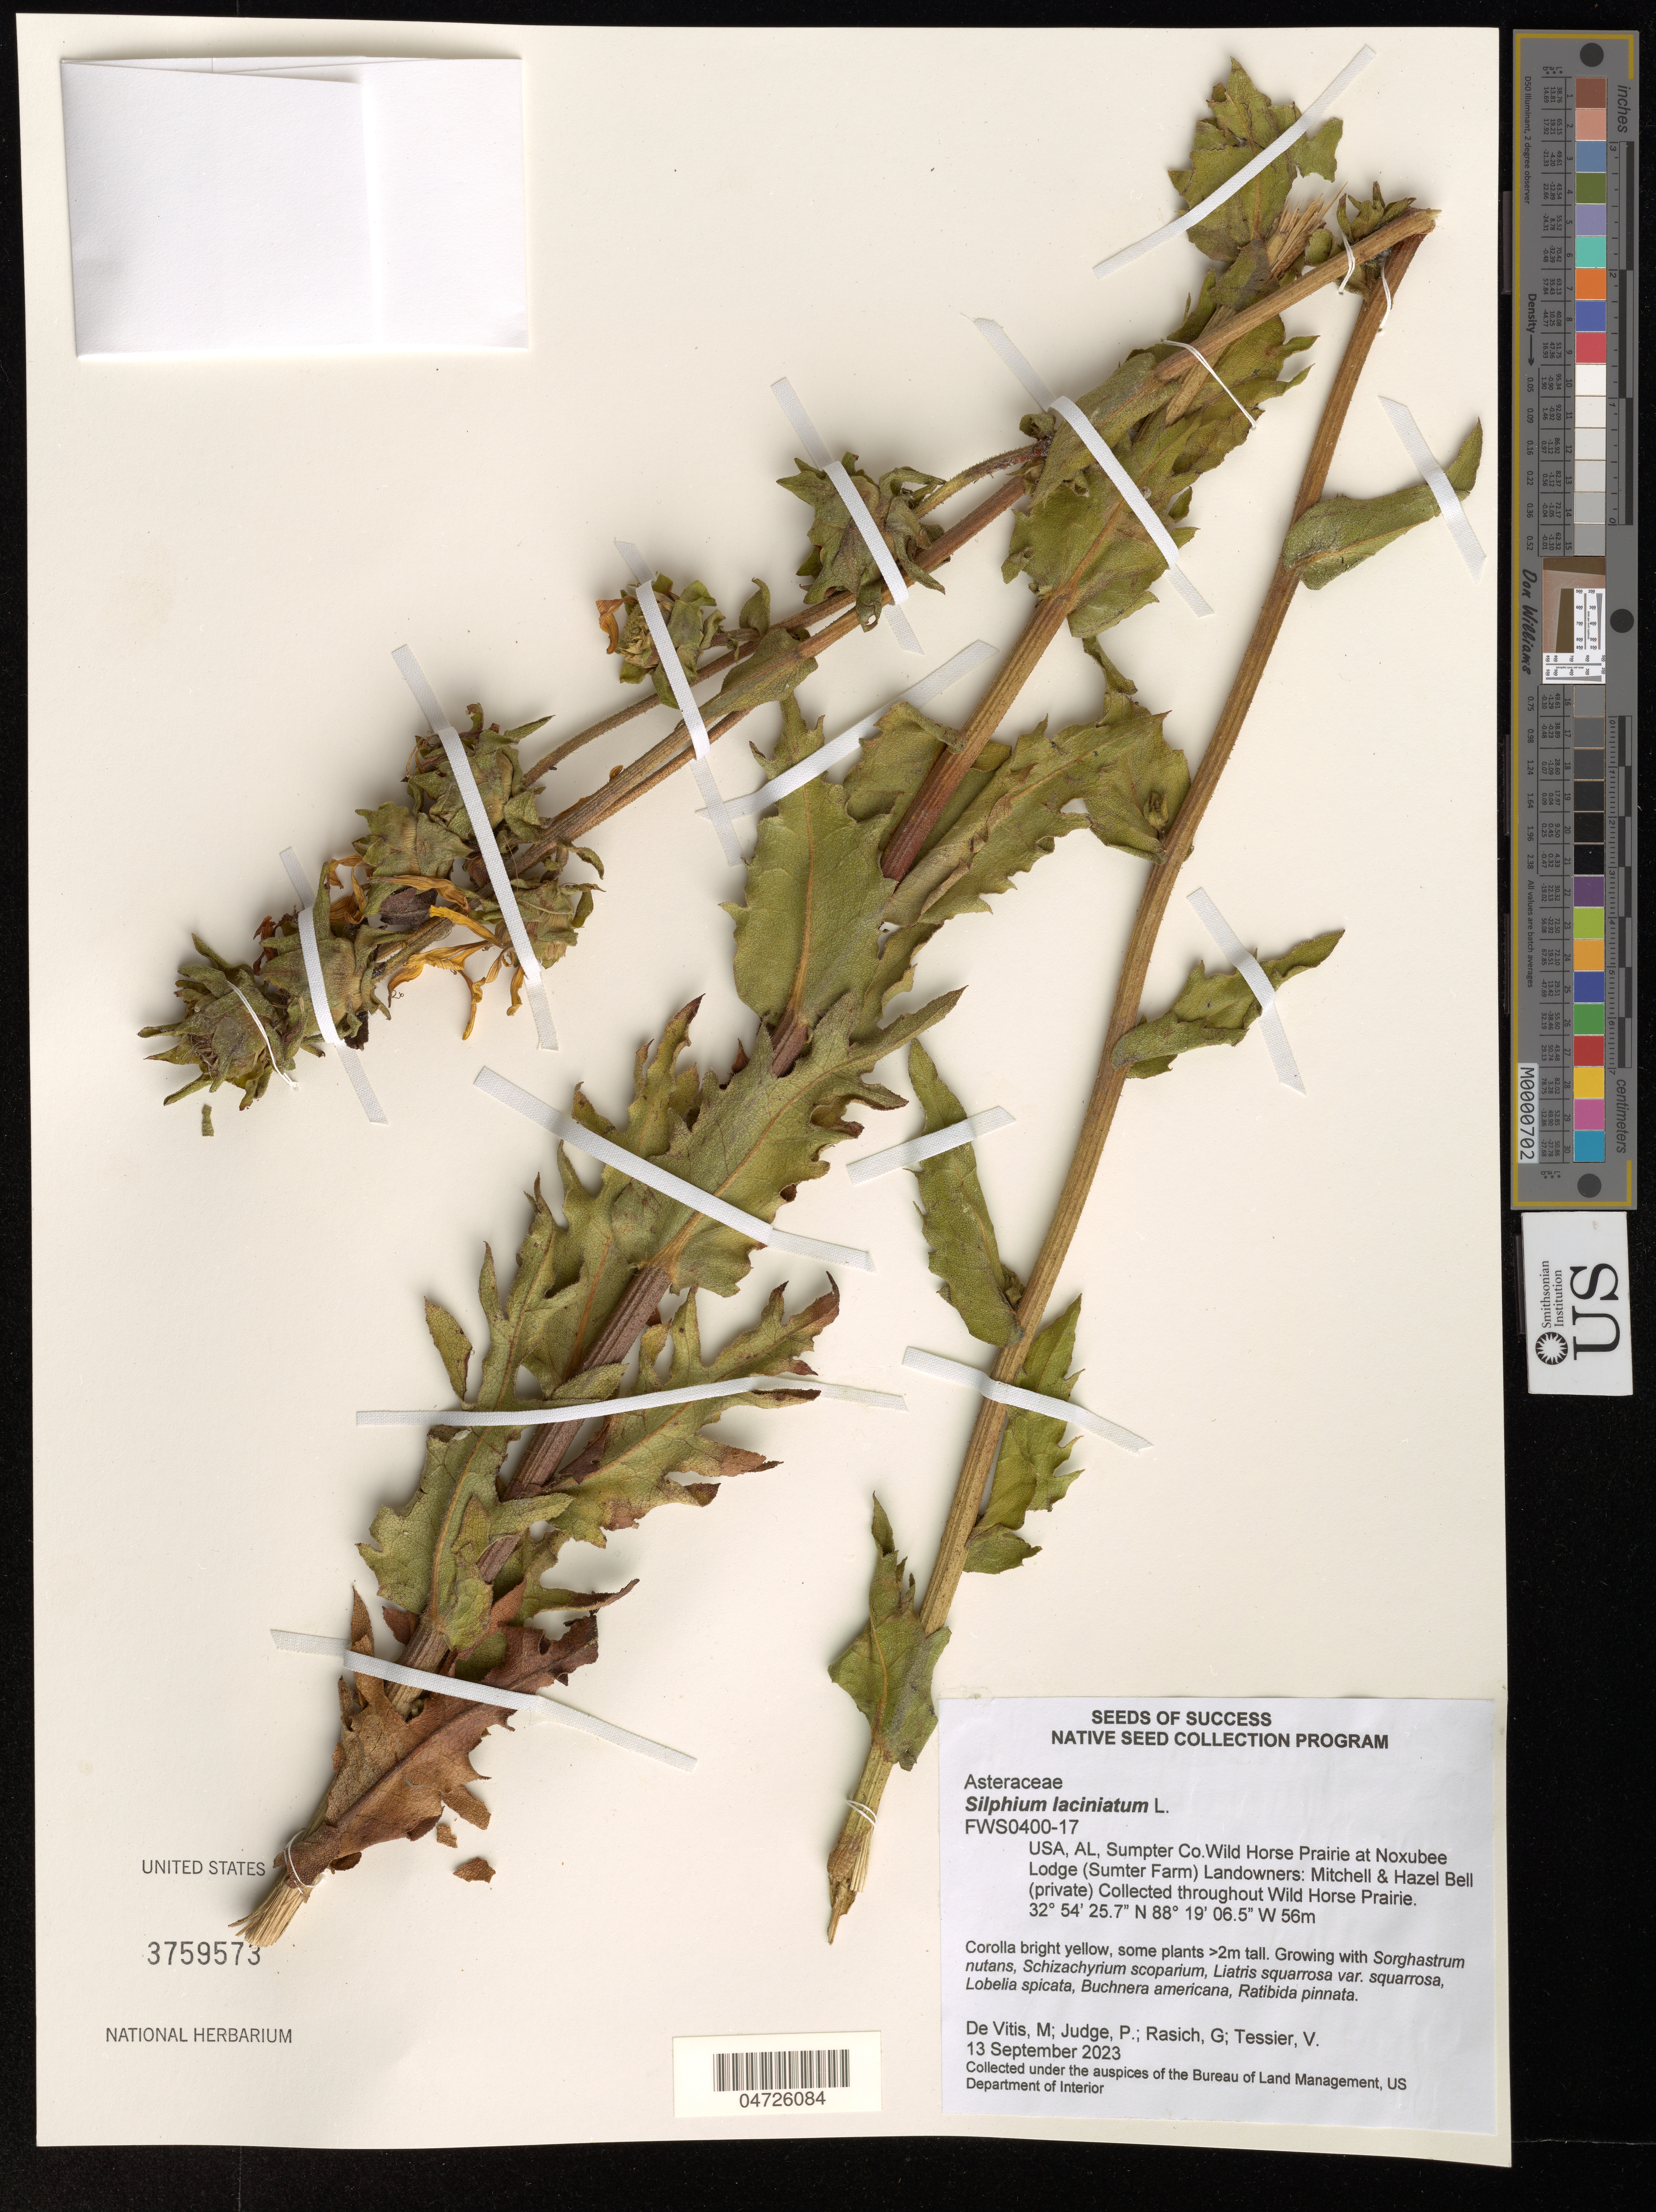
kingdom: Plantae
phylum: Tracheophyta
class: Magnoliopsida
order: Asterales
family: Asteraceae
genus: Silphium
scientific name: Silphium laciniatum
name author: L.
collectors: M. De Vitis, P. Judge, G. Rasich & V. Tessier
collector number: FWS0400-17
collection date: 2023-09-13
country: United States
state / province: Alabama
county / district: Sumter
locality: Sumpter Co. Wild Horse Prairie at Noxubee Lodge (Sumter Farm) Landowners: Mitchell & Hazel Bell (private) Collected throughout Wild Horse Prairie.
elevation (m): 56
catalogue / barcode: US 3759573